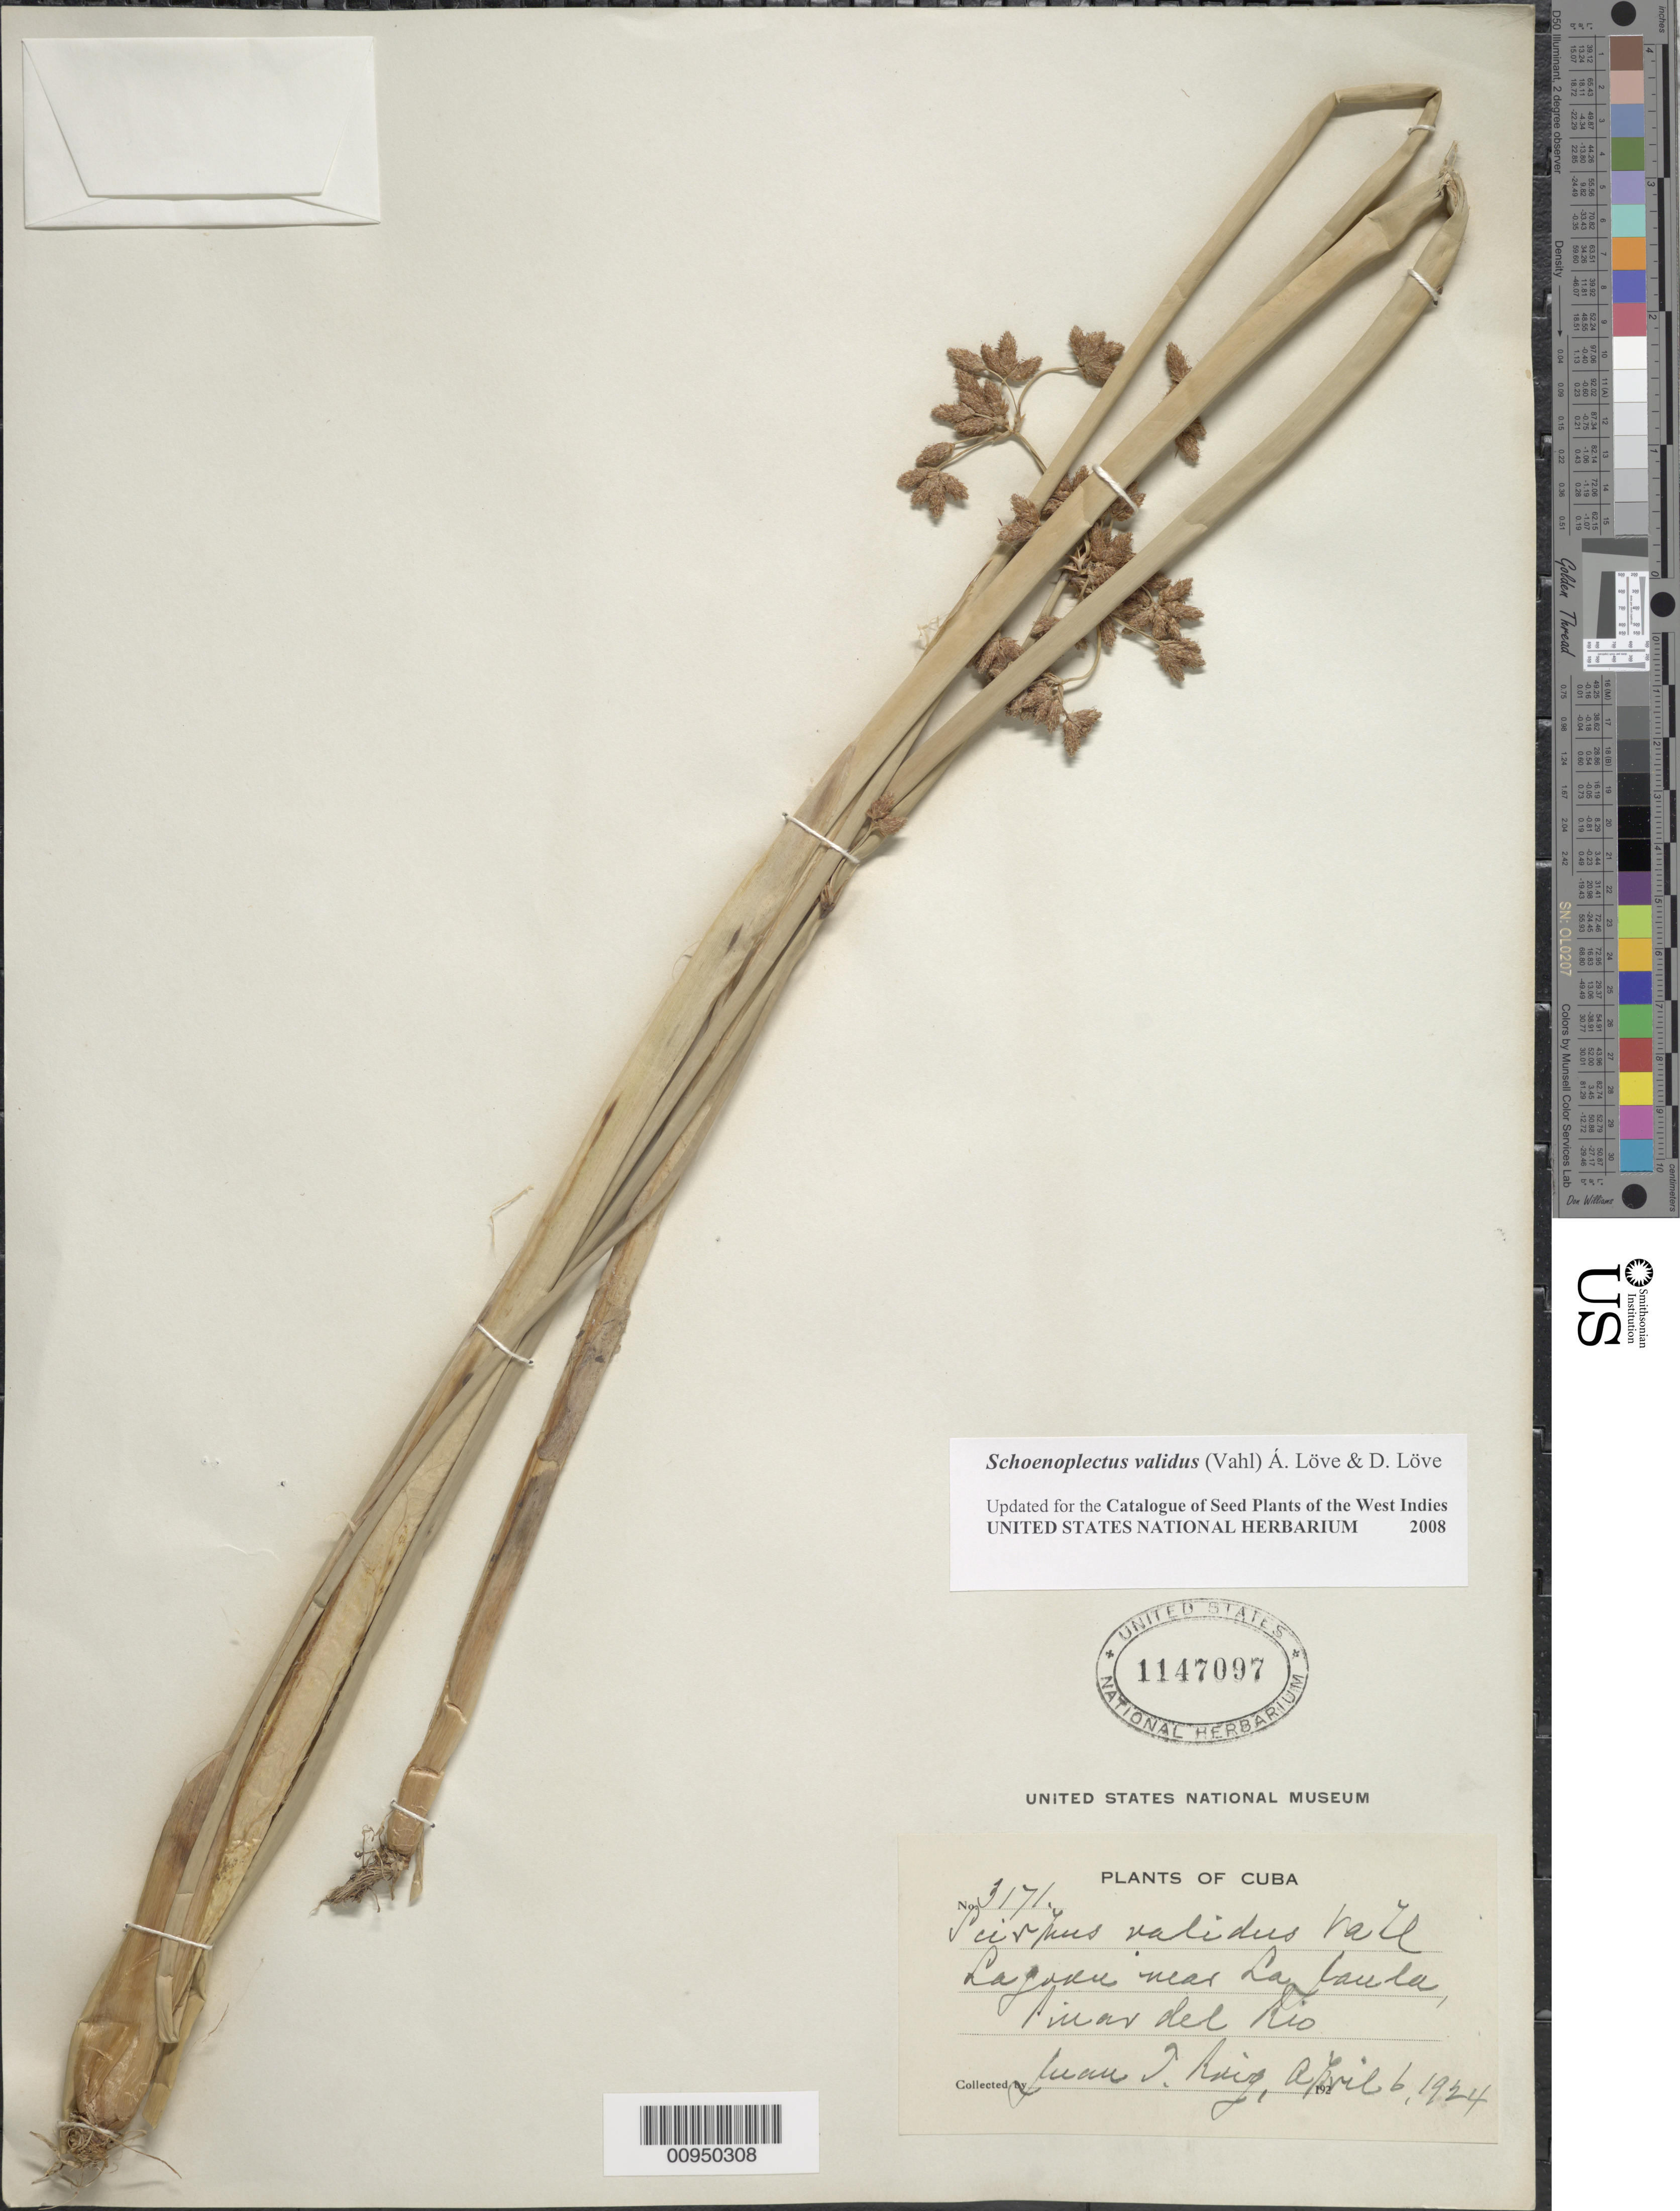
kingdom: Plantae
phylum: Tracheophyta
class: Liliopsida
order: Poales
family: Cyperaceae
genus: Schoenoplectus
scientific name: Schoenoplectus validus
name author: (Vahl) Á. Löve & D. Löve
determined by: Strong, M. T., (US), Smithsonian Institution - National Museum of Natural History (UNITED STATES)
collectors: J. Ruig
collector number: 3171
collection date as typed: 06 Apr 1924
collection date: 1924-04-06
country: Cuba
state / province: Pinar del Rio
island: Cuba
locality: Lagoon near La Lande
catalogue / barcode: US 1147097